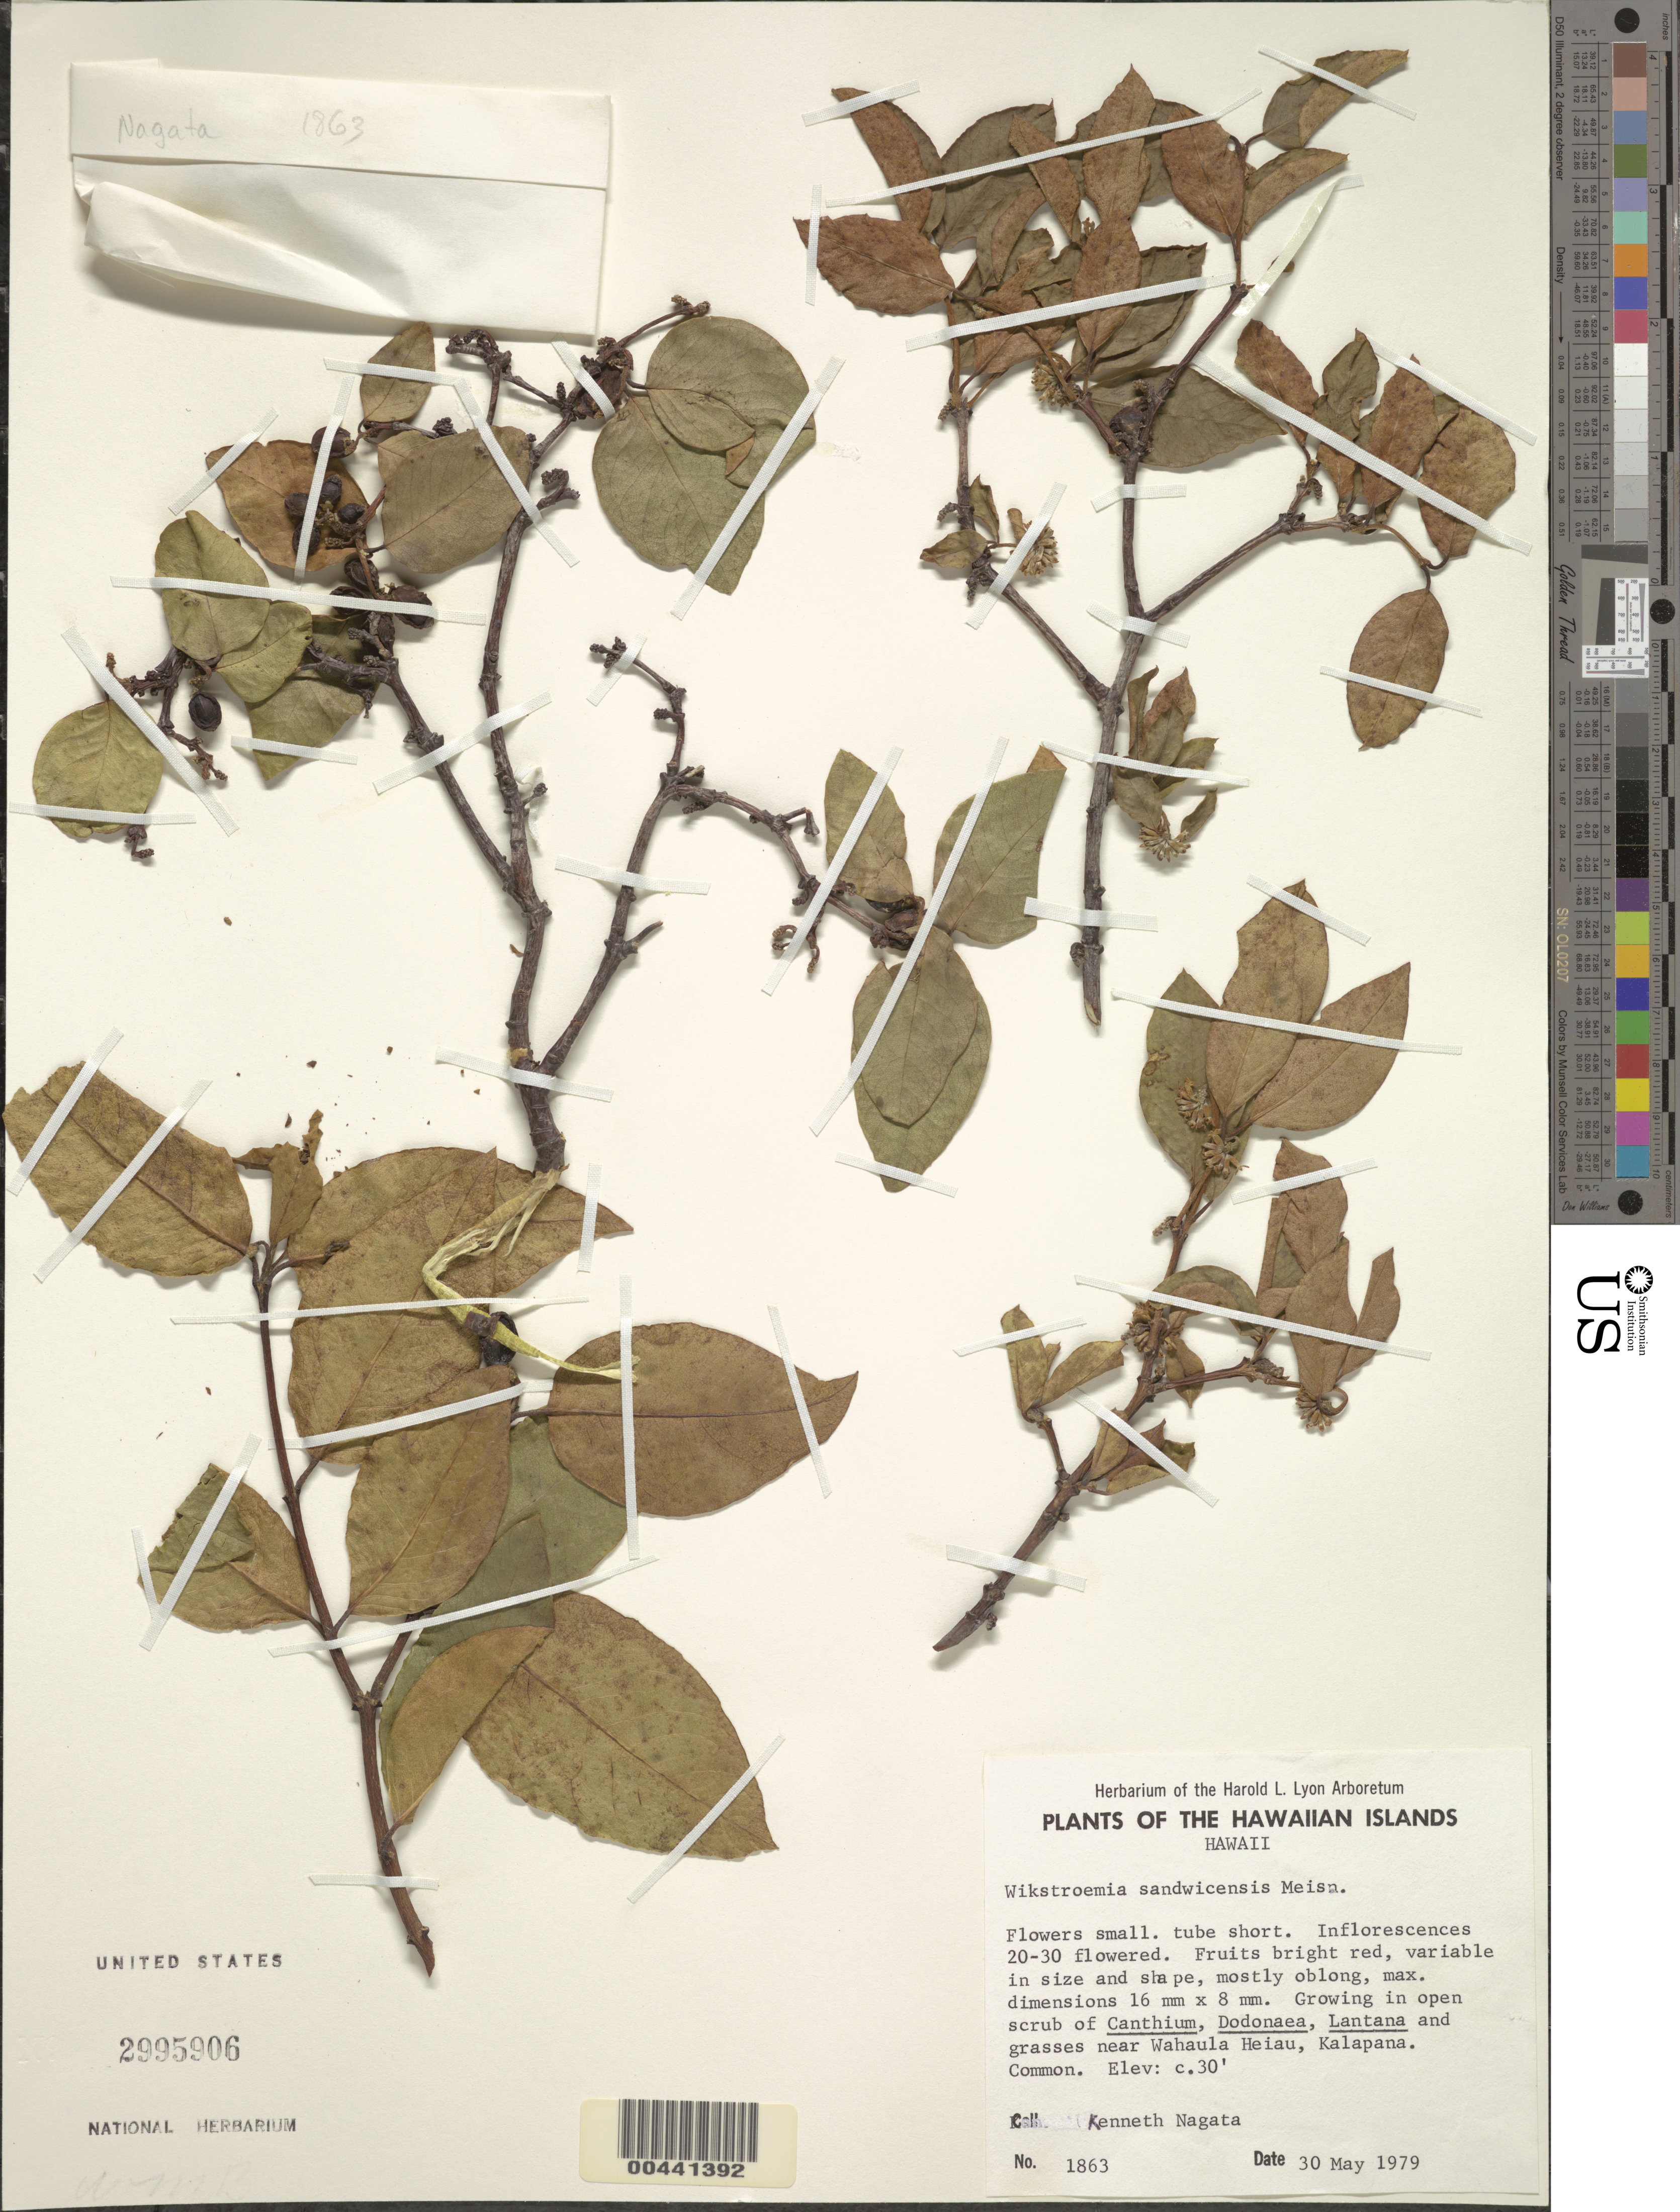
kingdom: Plantae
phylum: Tracheophyta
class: Magnoliopsida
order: Malvales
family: Thymelaeaceae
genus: Wikstroemia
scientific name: Wikstroemia sandwicensis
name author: Meisn.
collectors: K. Nagata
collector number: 1863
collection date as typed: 30 May 1979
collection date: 1979-05-30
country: United States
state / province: Hawaii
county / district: Hawaii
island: Hawaii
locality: Near Wahaula Heiau, Kalapana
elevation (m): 9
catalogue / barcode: US 2995906